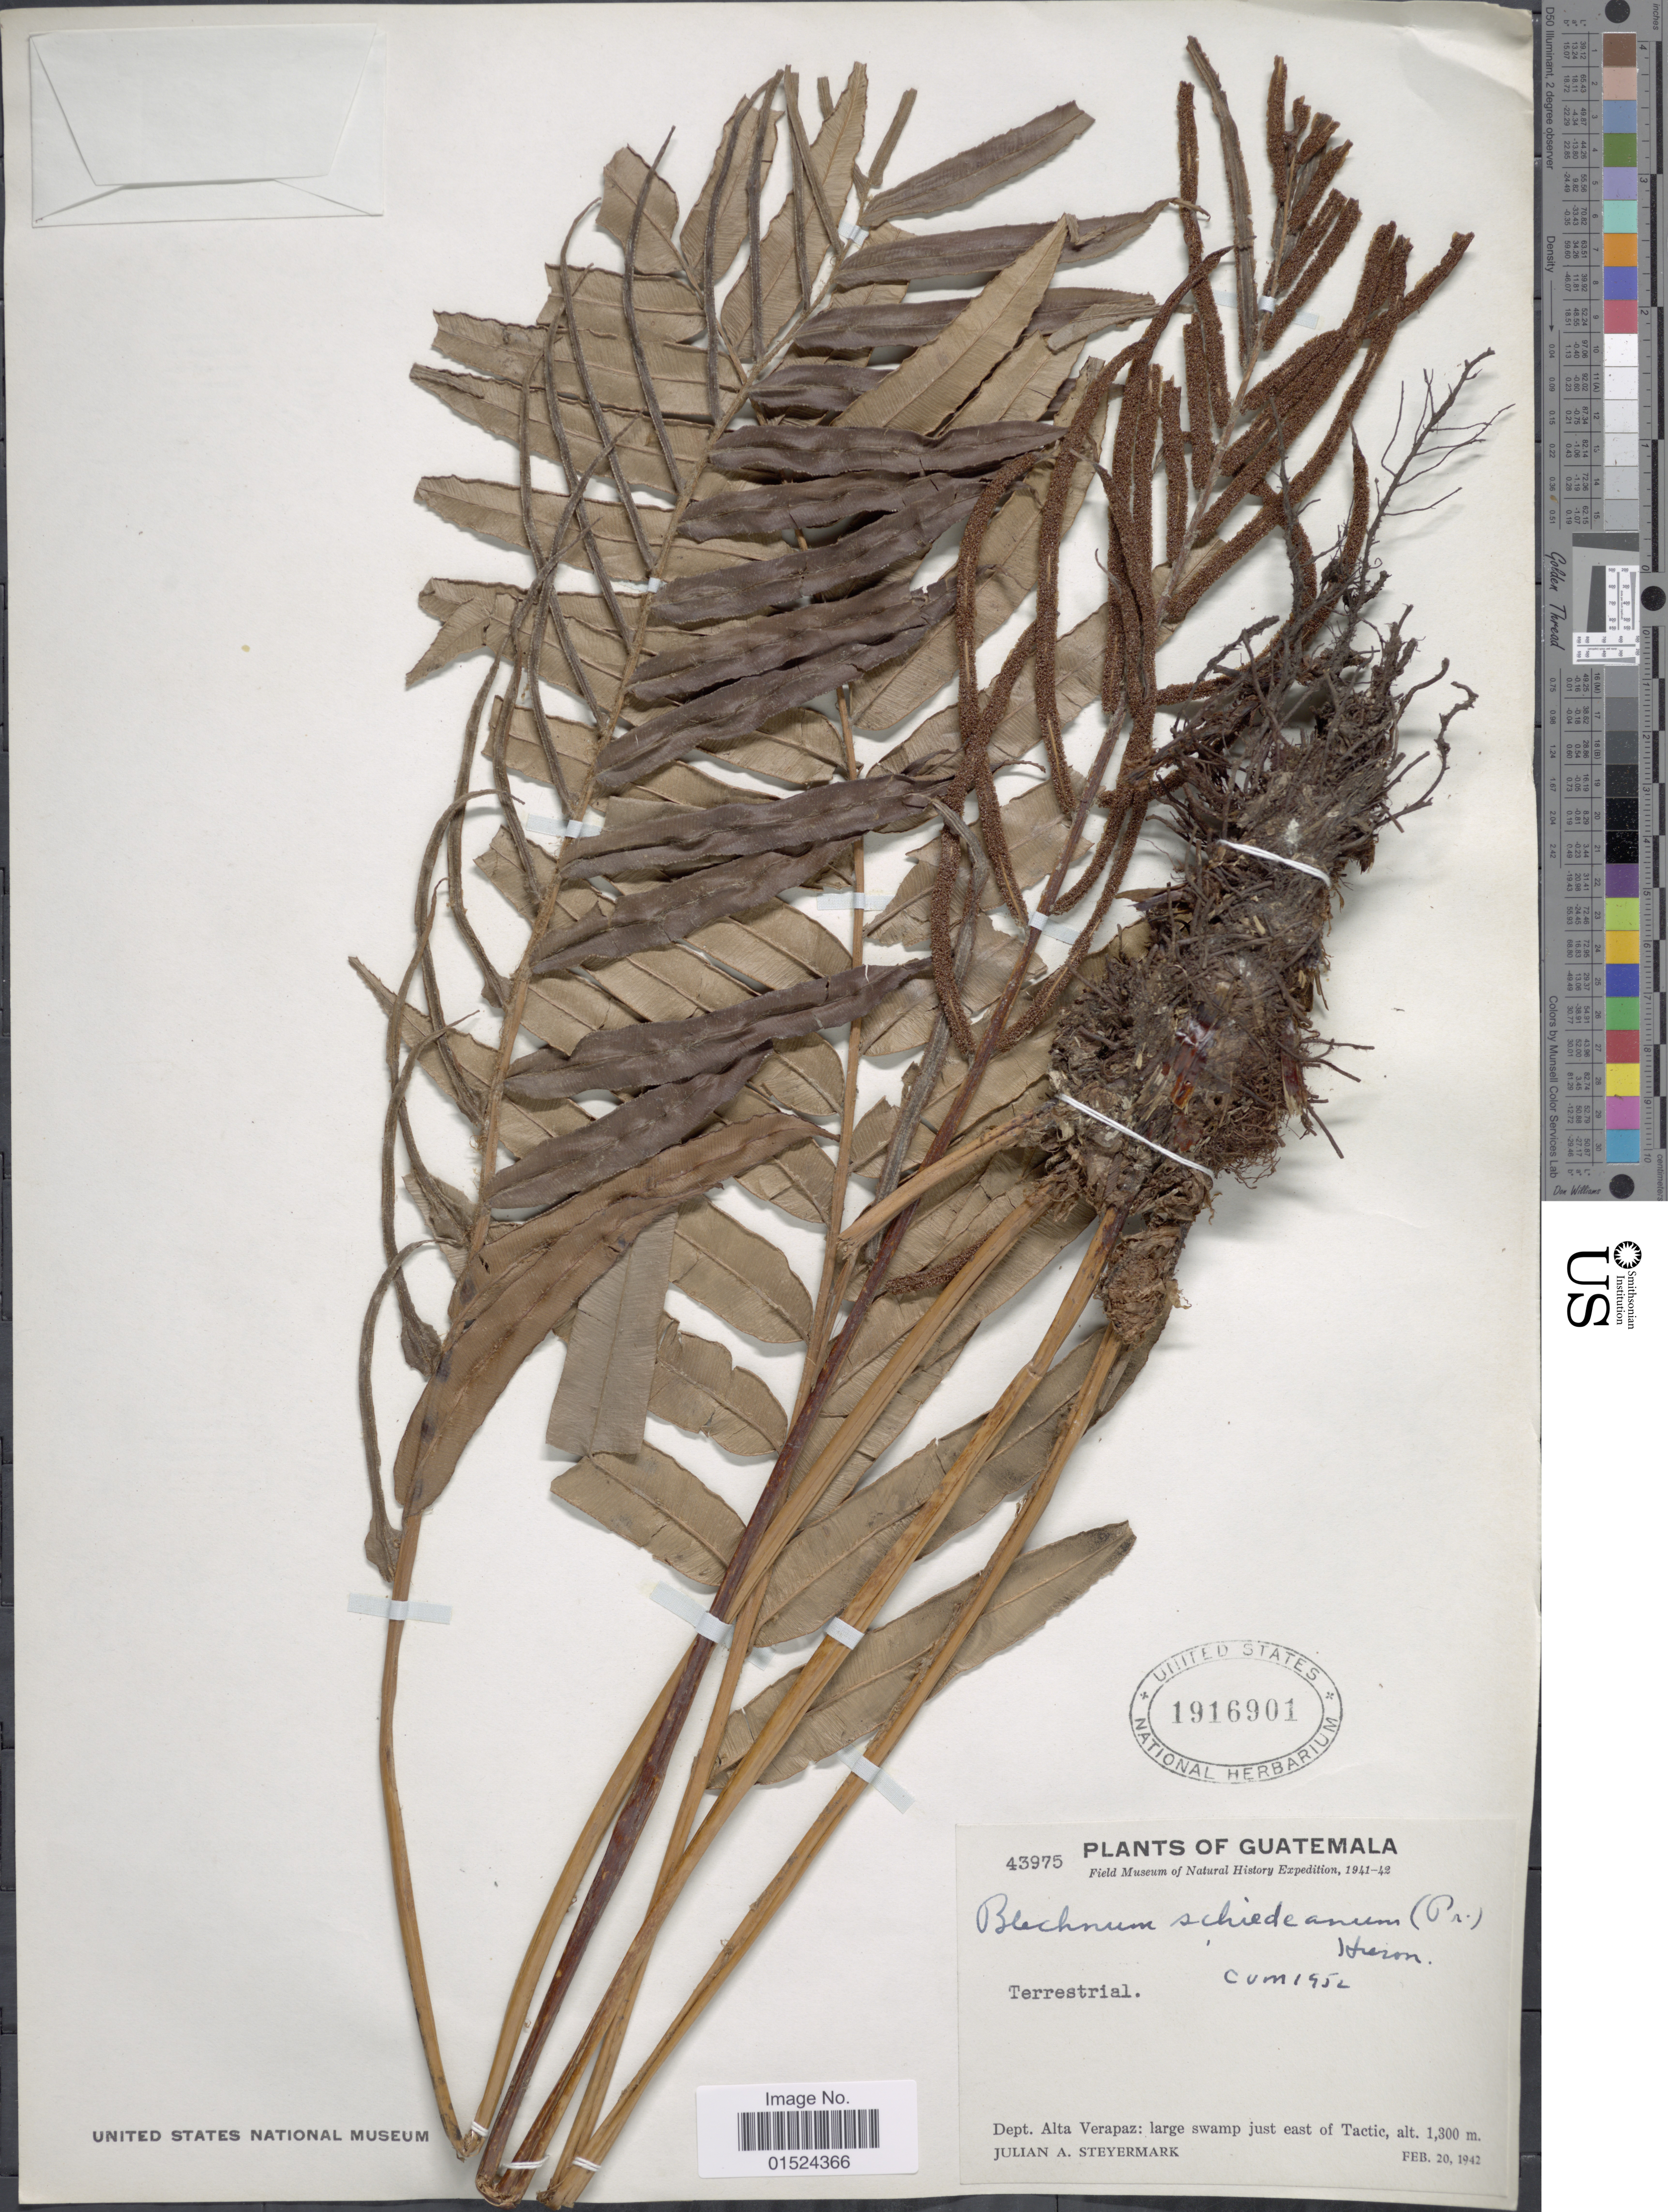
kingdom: Plantae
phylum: Tracheophyta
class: Polypodiopsida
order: Polypodiales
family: Blechnaceae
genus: Blechnum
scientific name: Blechnum schiedeanum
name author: (Schltdl. ex C. Presl) Hieron.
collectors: J. Steyermark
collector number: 43975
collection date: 1942-02-20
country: Guatemala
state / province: Alta Verapaz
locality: Large swamp just east of Tactic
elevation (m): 1300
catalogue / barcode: US 1916901